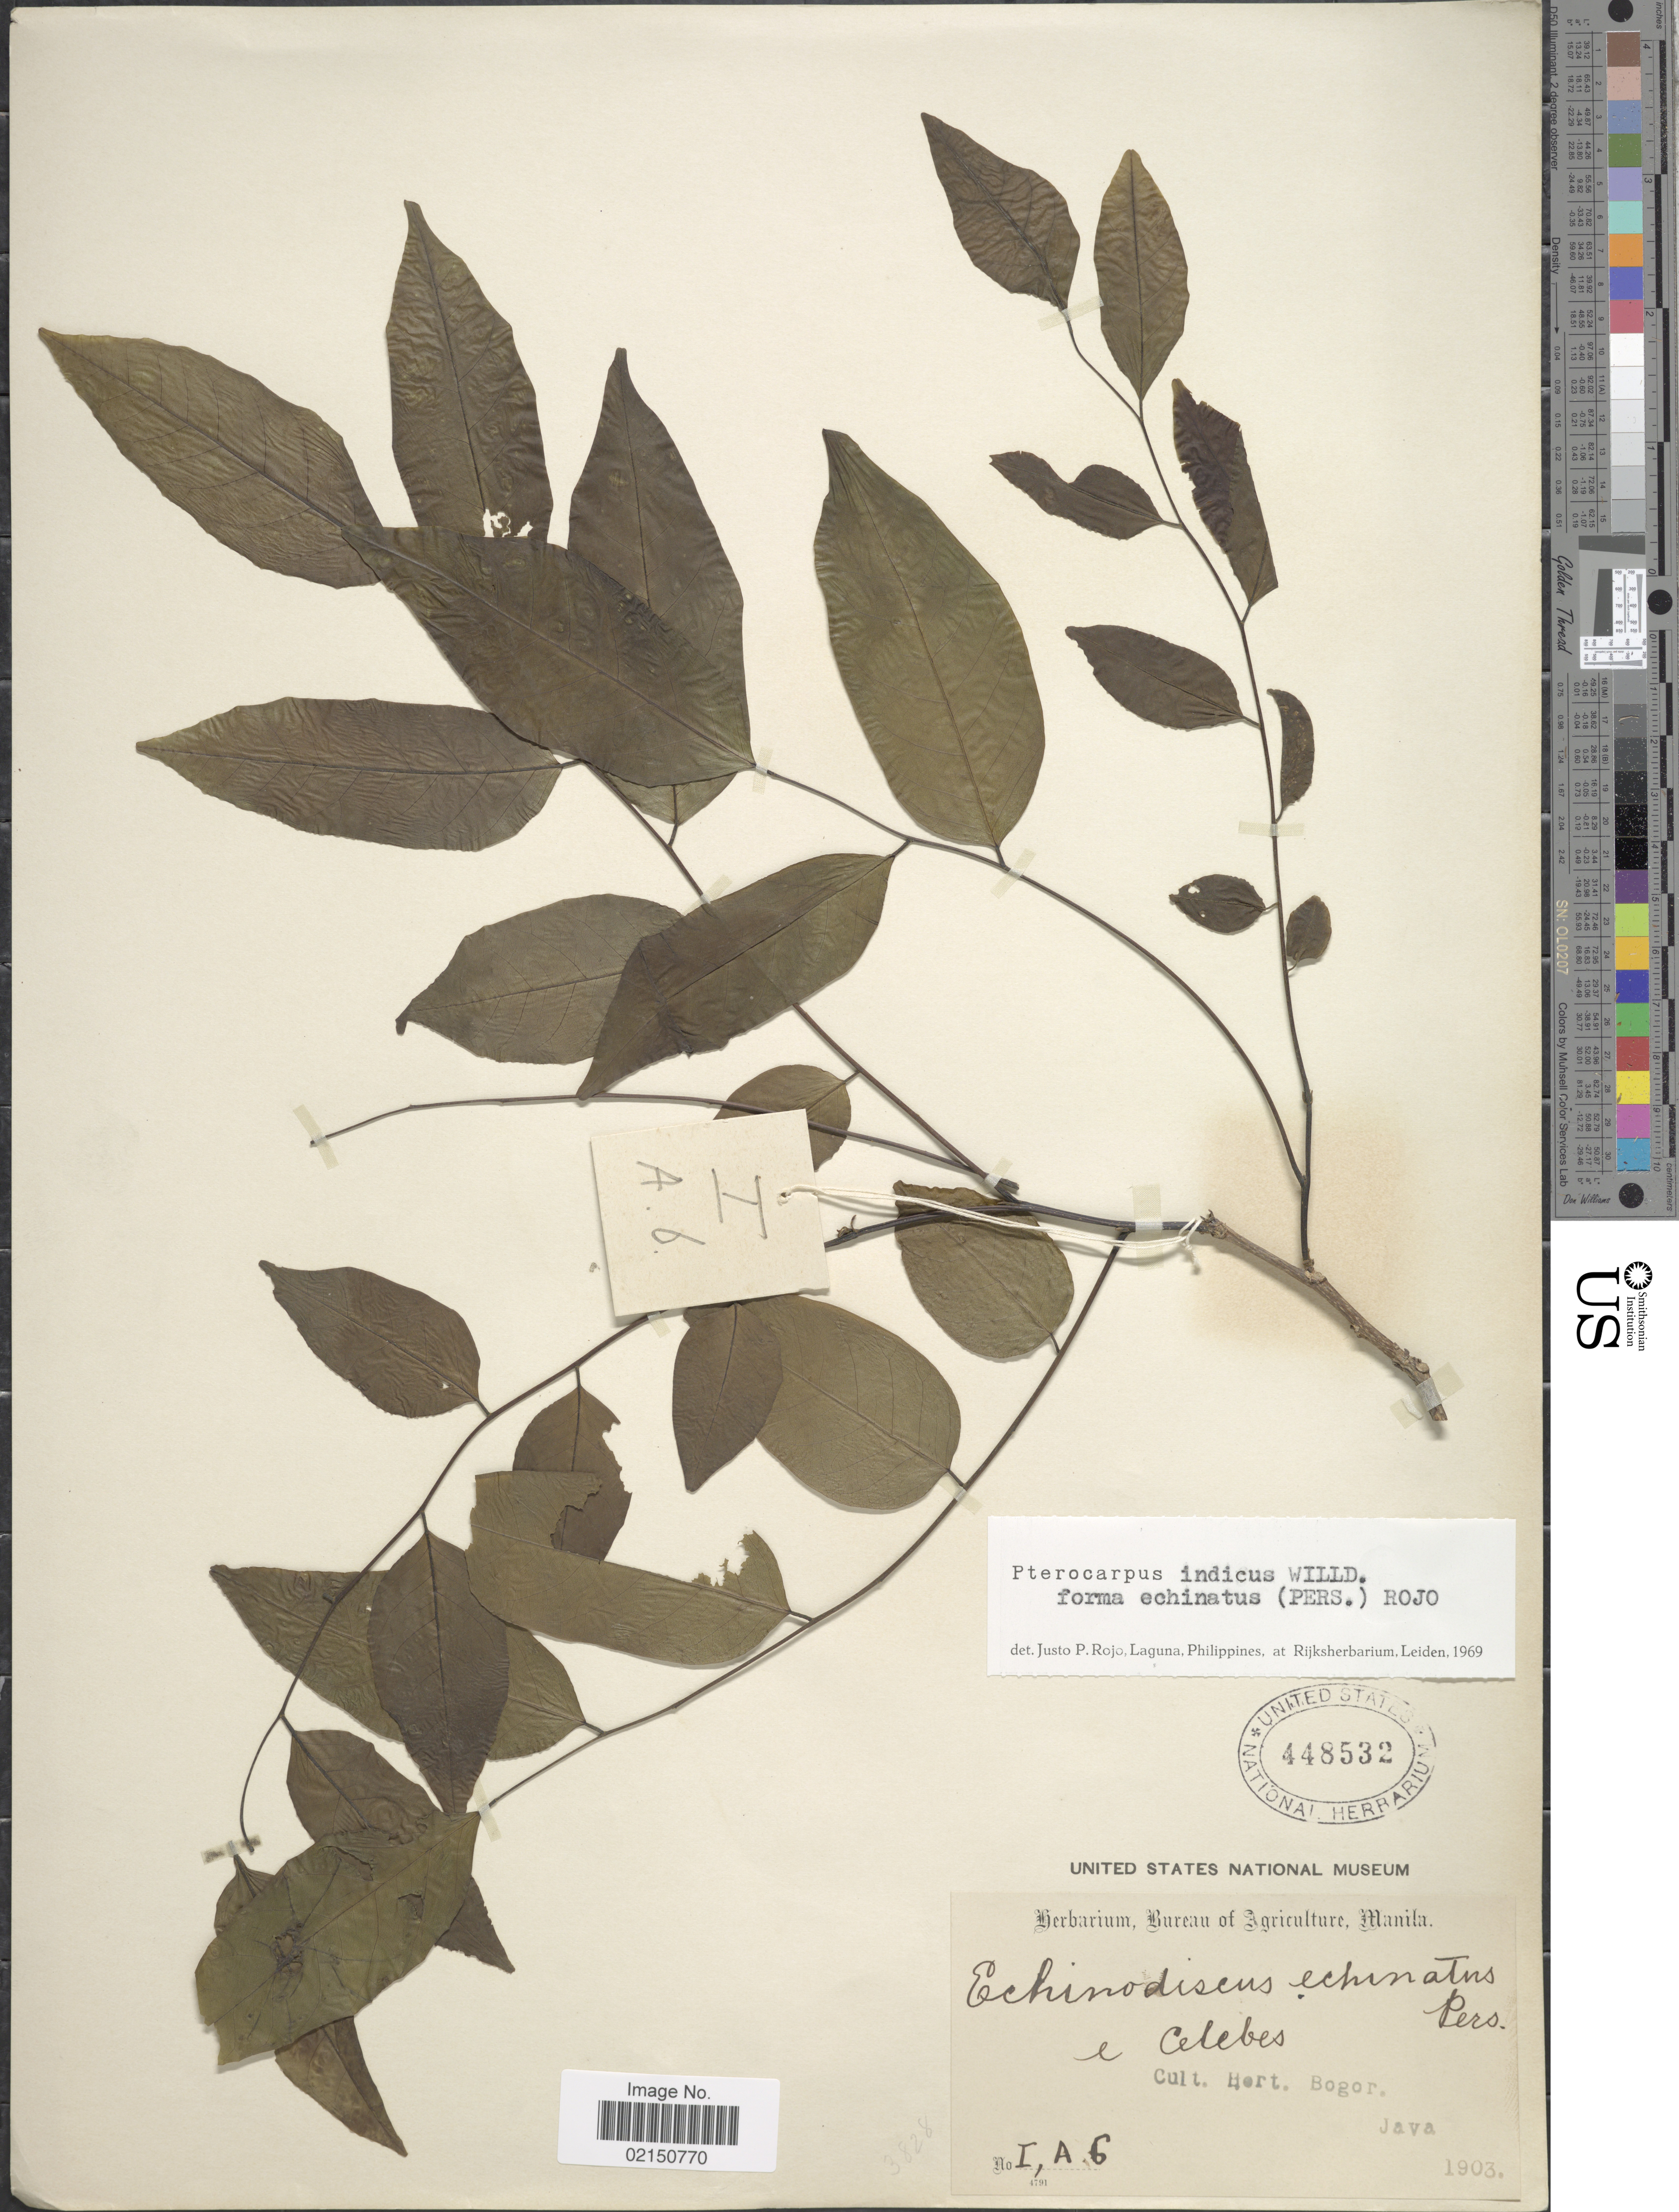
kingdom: Plantae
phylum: Tracheophyta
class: Magnoliopsida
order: Fabales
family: Fabaceae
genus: Pterocarpus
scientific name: Pterocarpus indicus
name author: Willd.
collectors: Cult. Hort. Bogor.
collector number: I, A. 6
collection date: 1903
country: Indonesia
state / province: Java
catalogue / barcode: US 448532